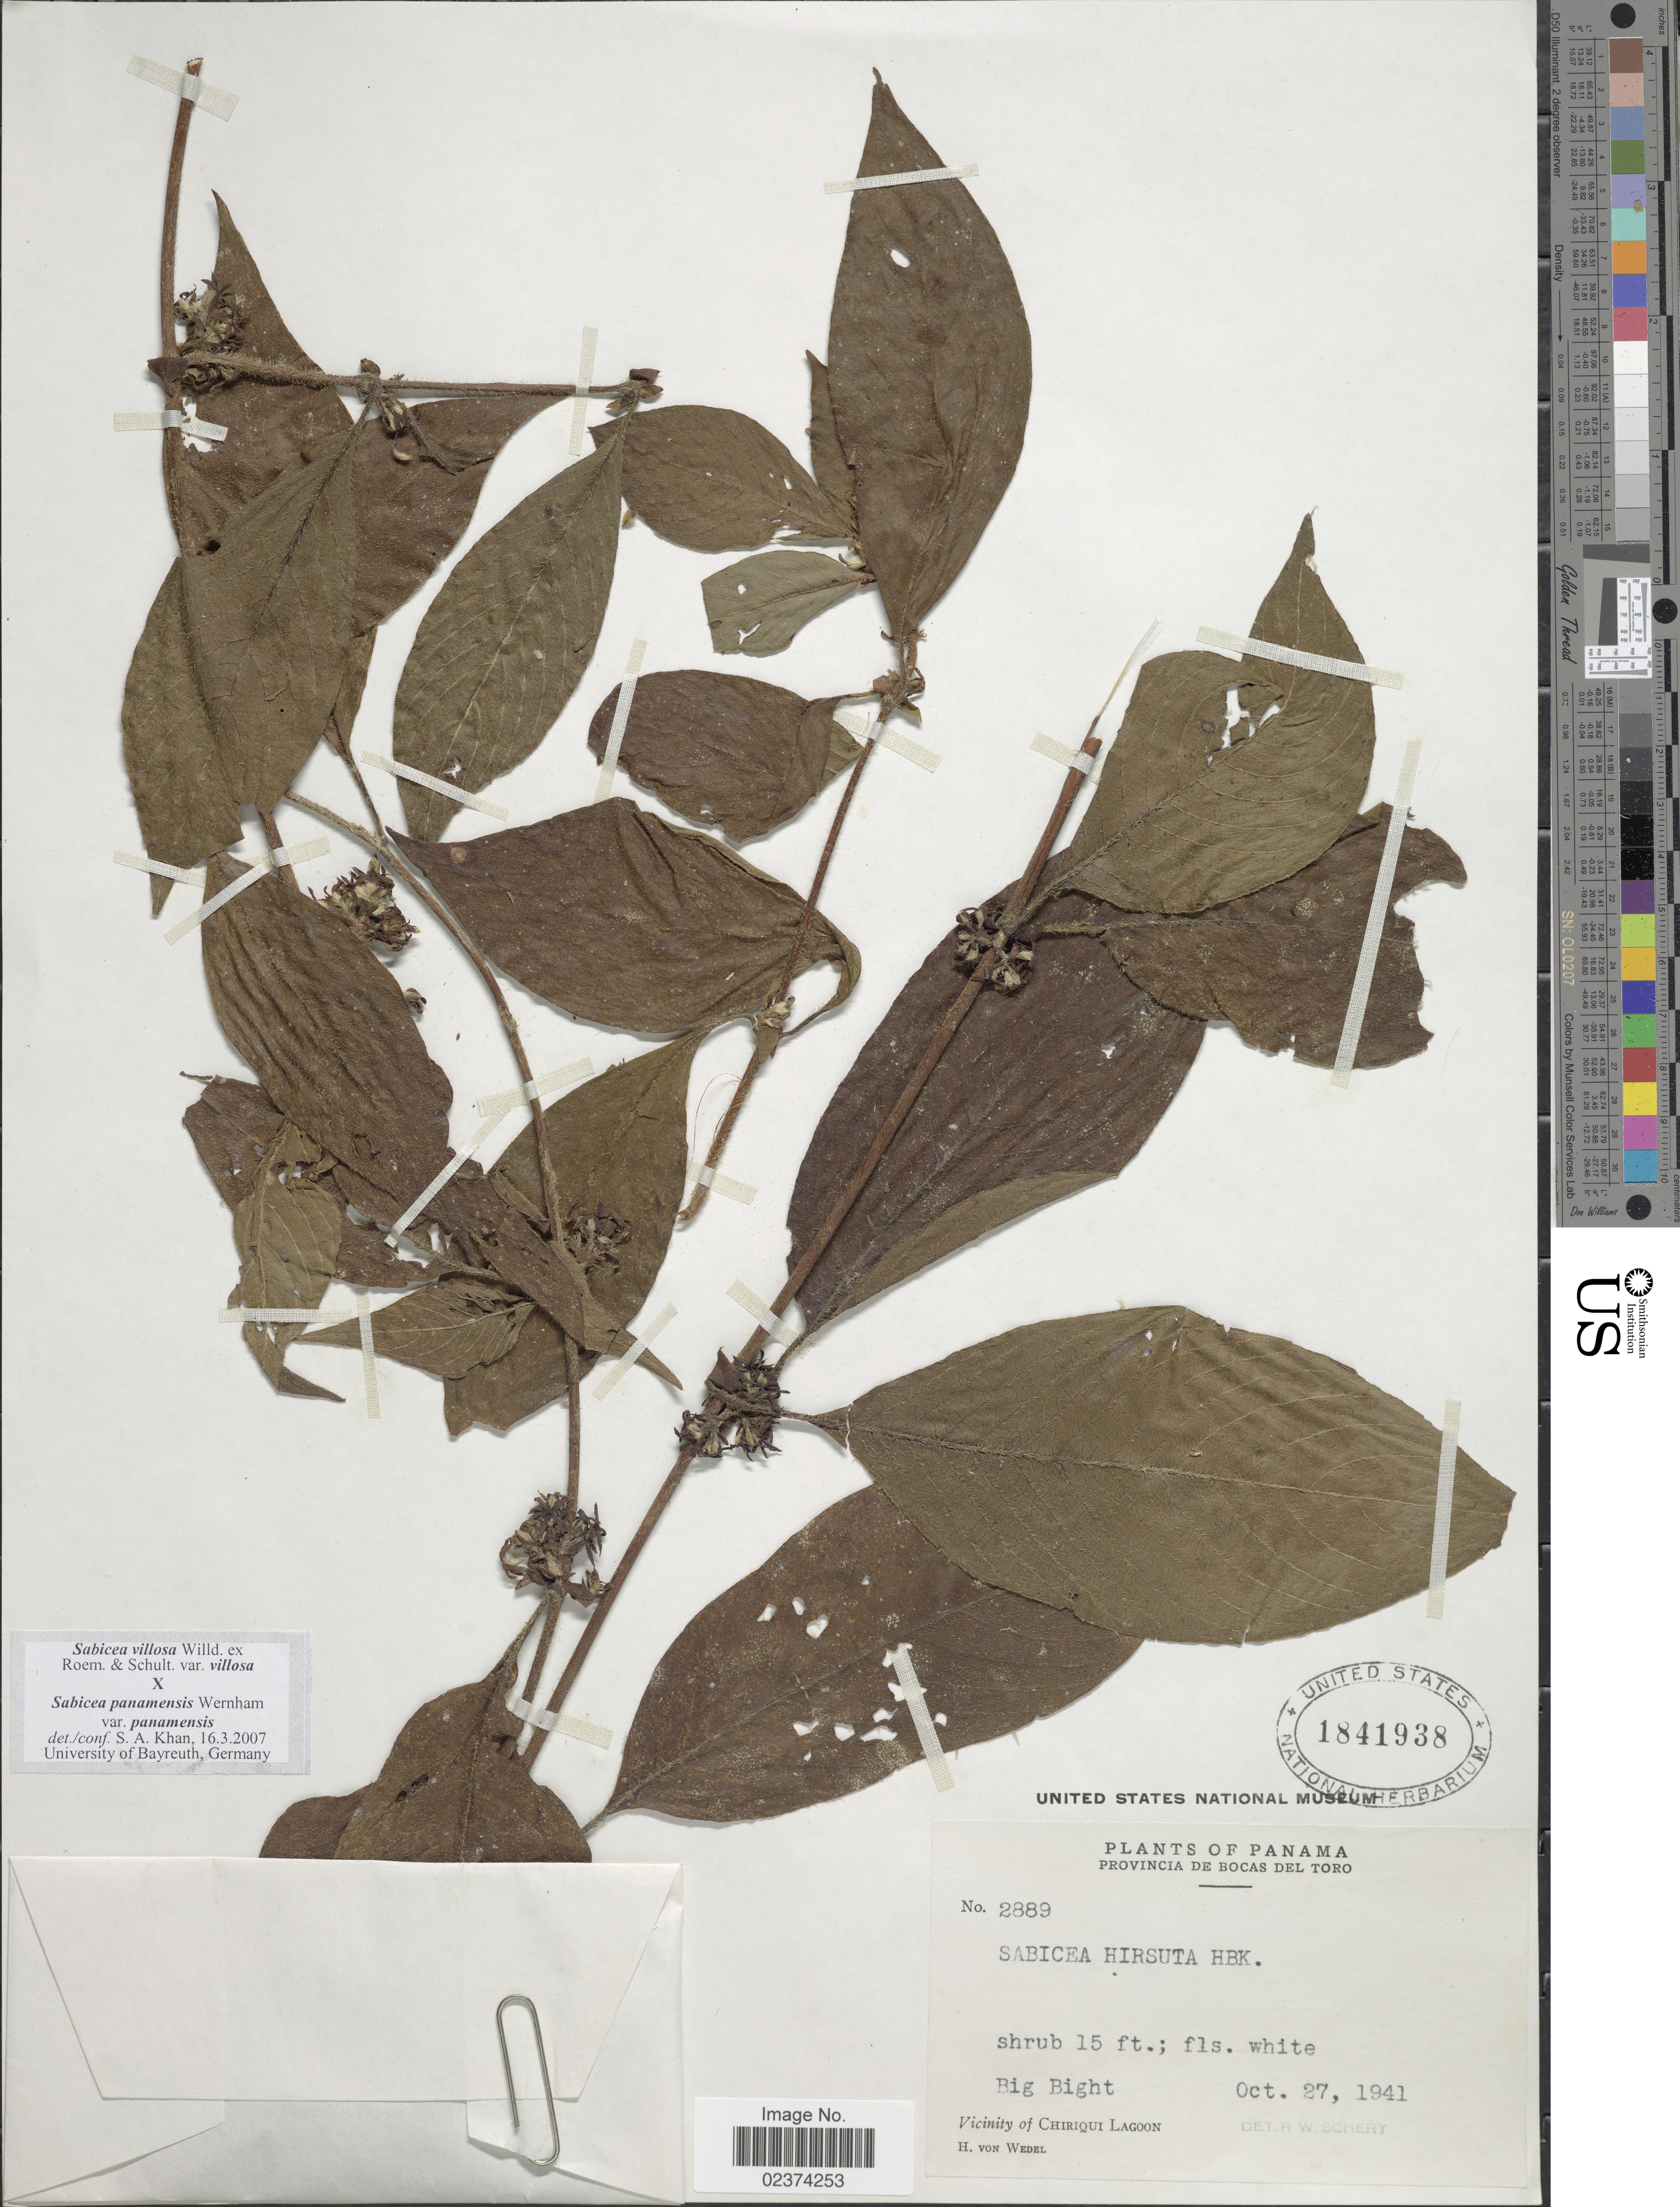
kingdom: Plantae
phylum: Tracheophyta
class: Magnoliopsida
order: Gentianales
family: Rubiaceae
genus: Sabicea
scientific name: Sabicea villosa x S. panamensis Wernham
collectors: H. von Wedel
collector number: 2889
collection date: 1941-10-27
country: Panama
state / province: Bocas del Toro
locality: Province de Bocas del Toro. Big Bight. Vicinity of Chiriqui Lagoon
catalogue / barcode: US 1841938